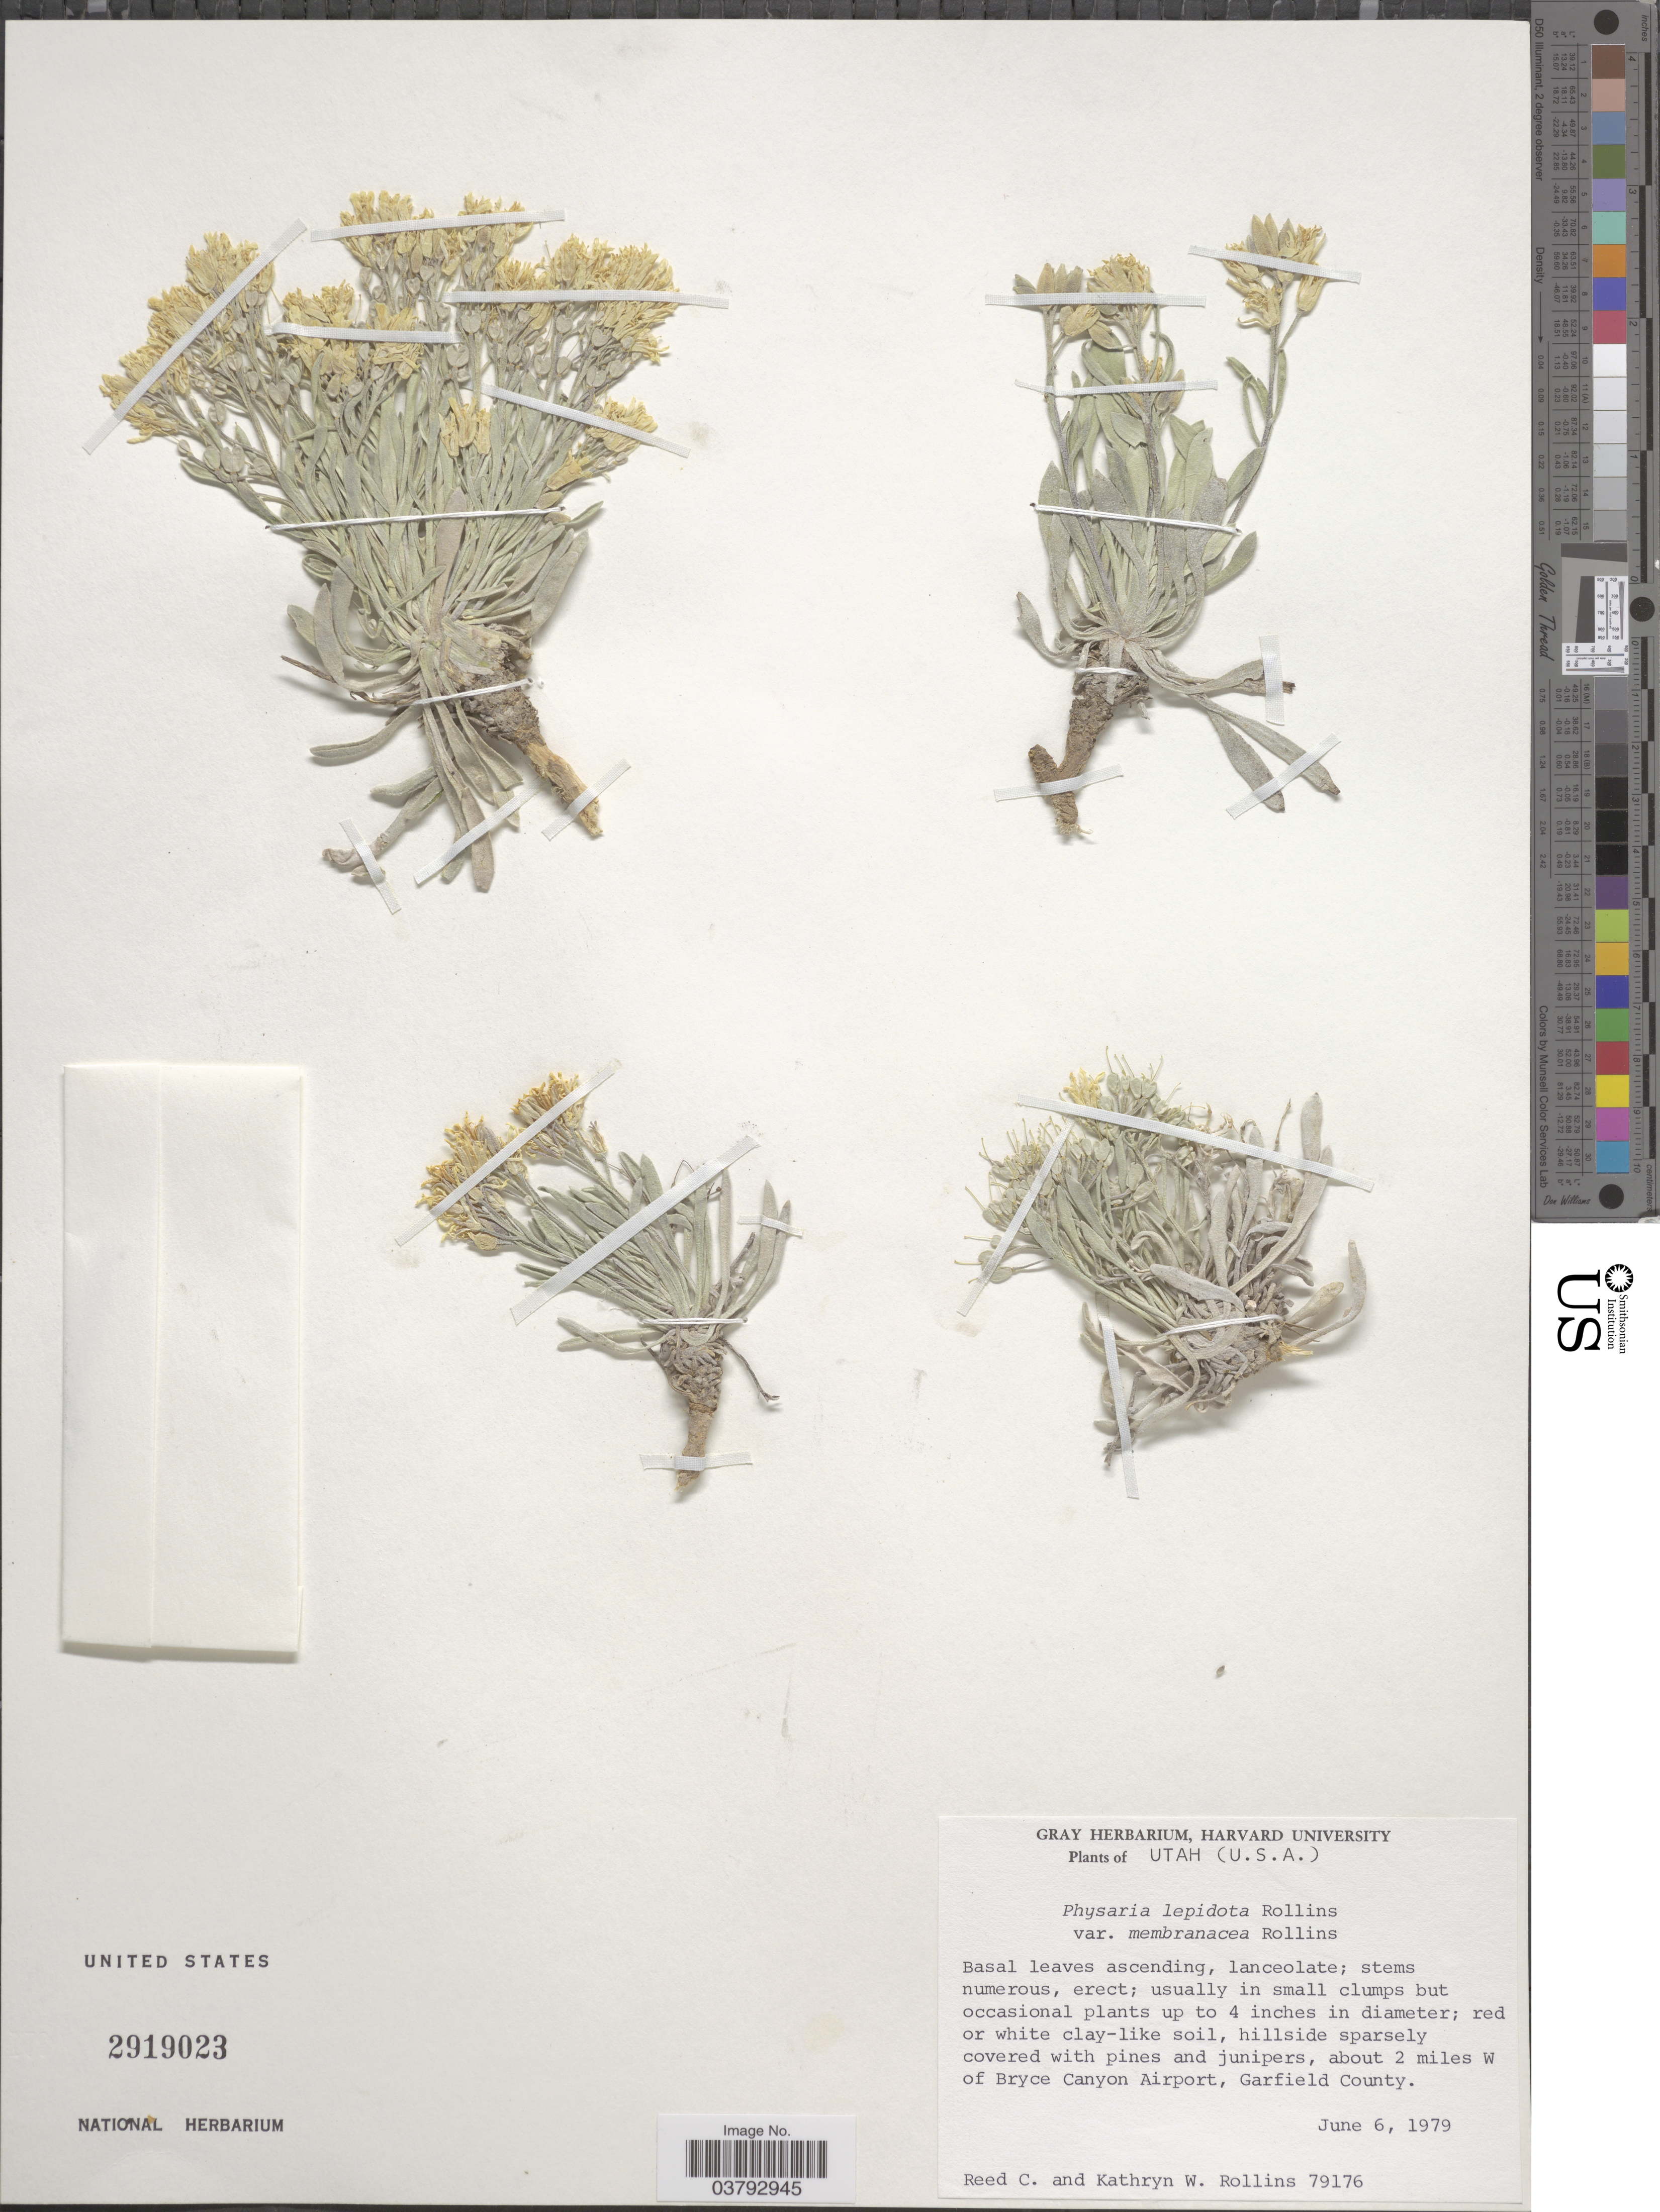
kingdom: Plantae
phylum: Tracheophyta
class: Magnoliopsida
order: Brassicales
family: Brassicaceae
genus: Physaria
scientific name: Physaria lepidota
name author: Rollins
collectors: R. C. Rollins & K. W. Rollins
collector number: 79176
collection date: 1979-06-06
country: United States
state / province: Utah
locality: About 2 miles W of Bryce Canyon Airport, Garfield County.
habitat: hillside sparsely covered with pines and junipers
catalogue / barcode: US 2919023